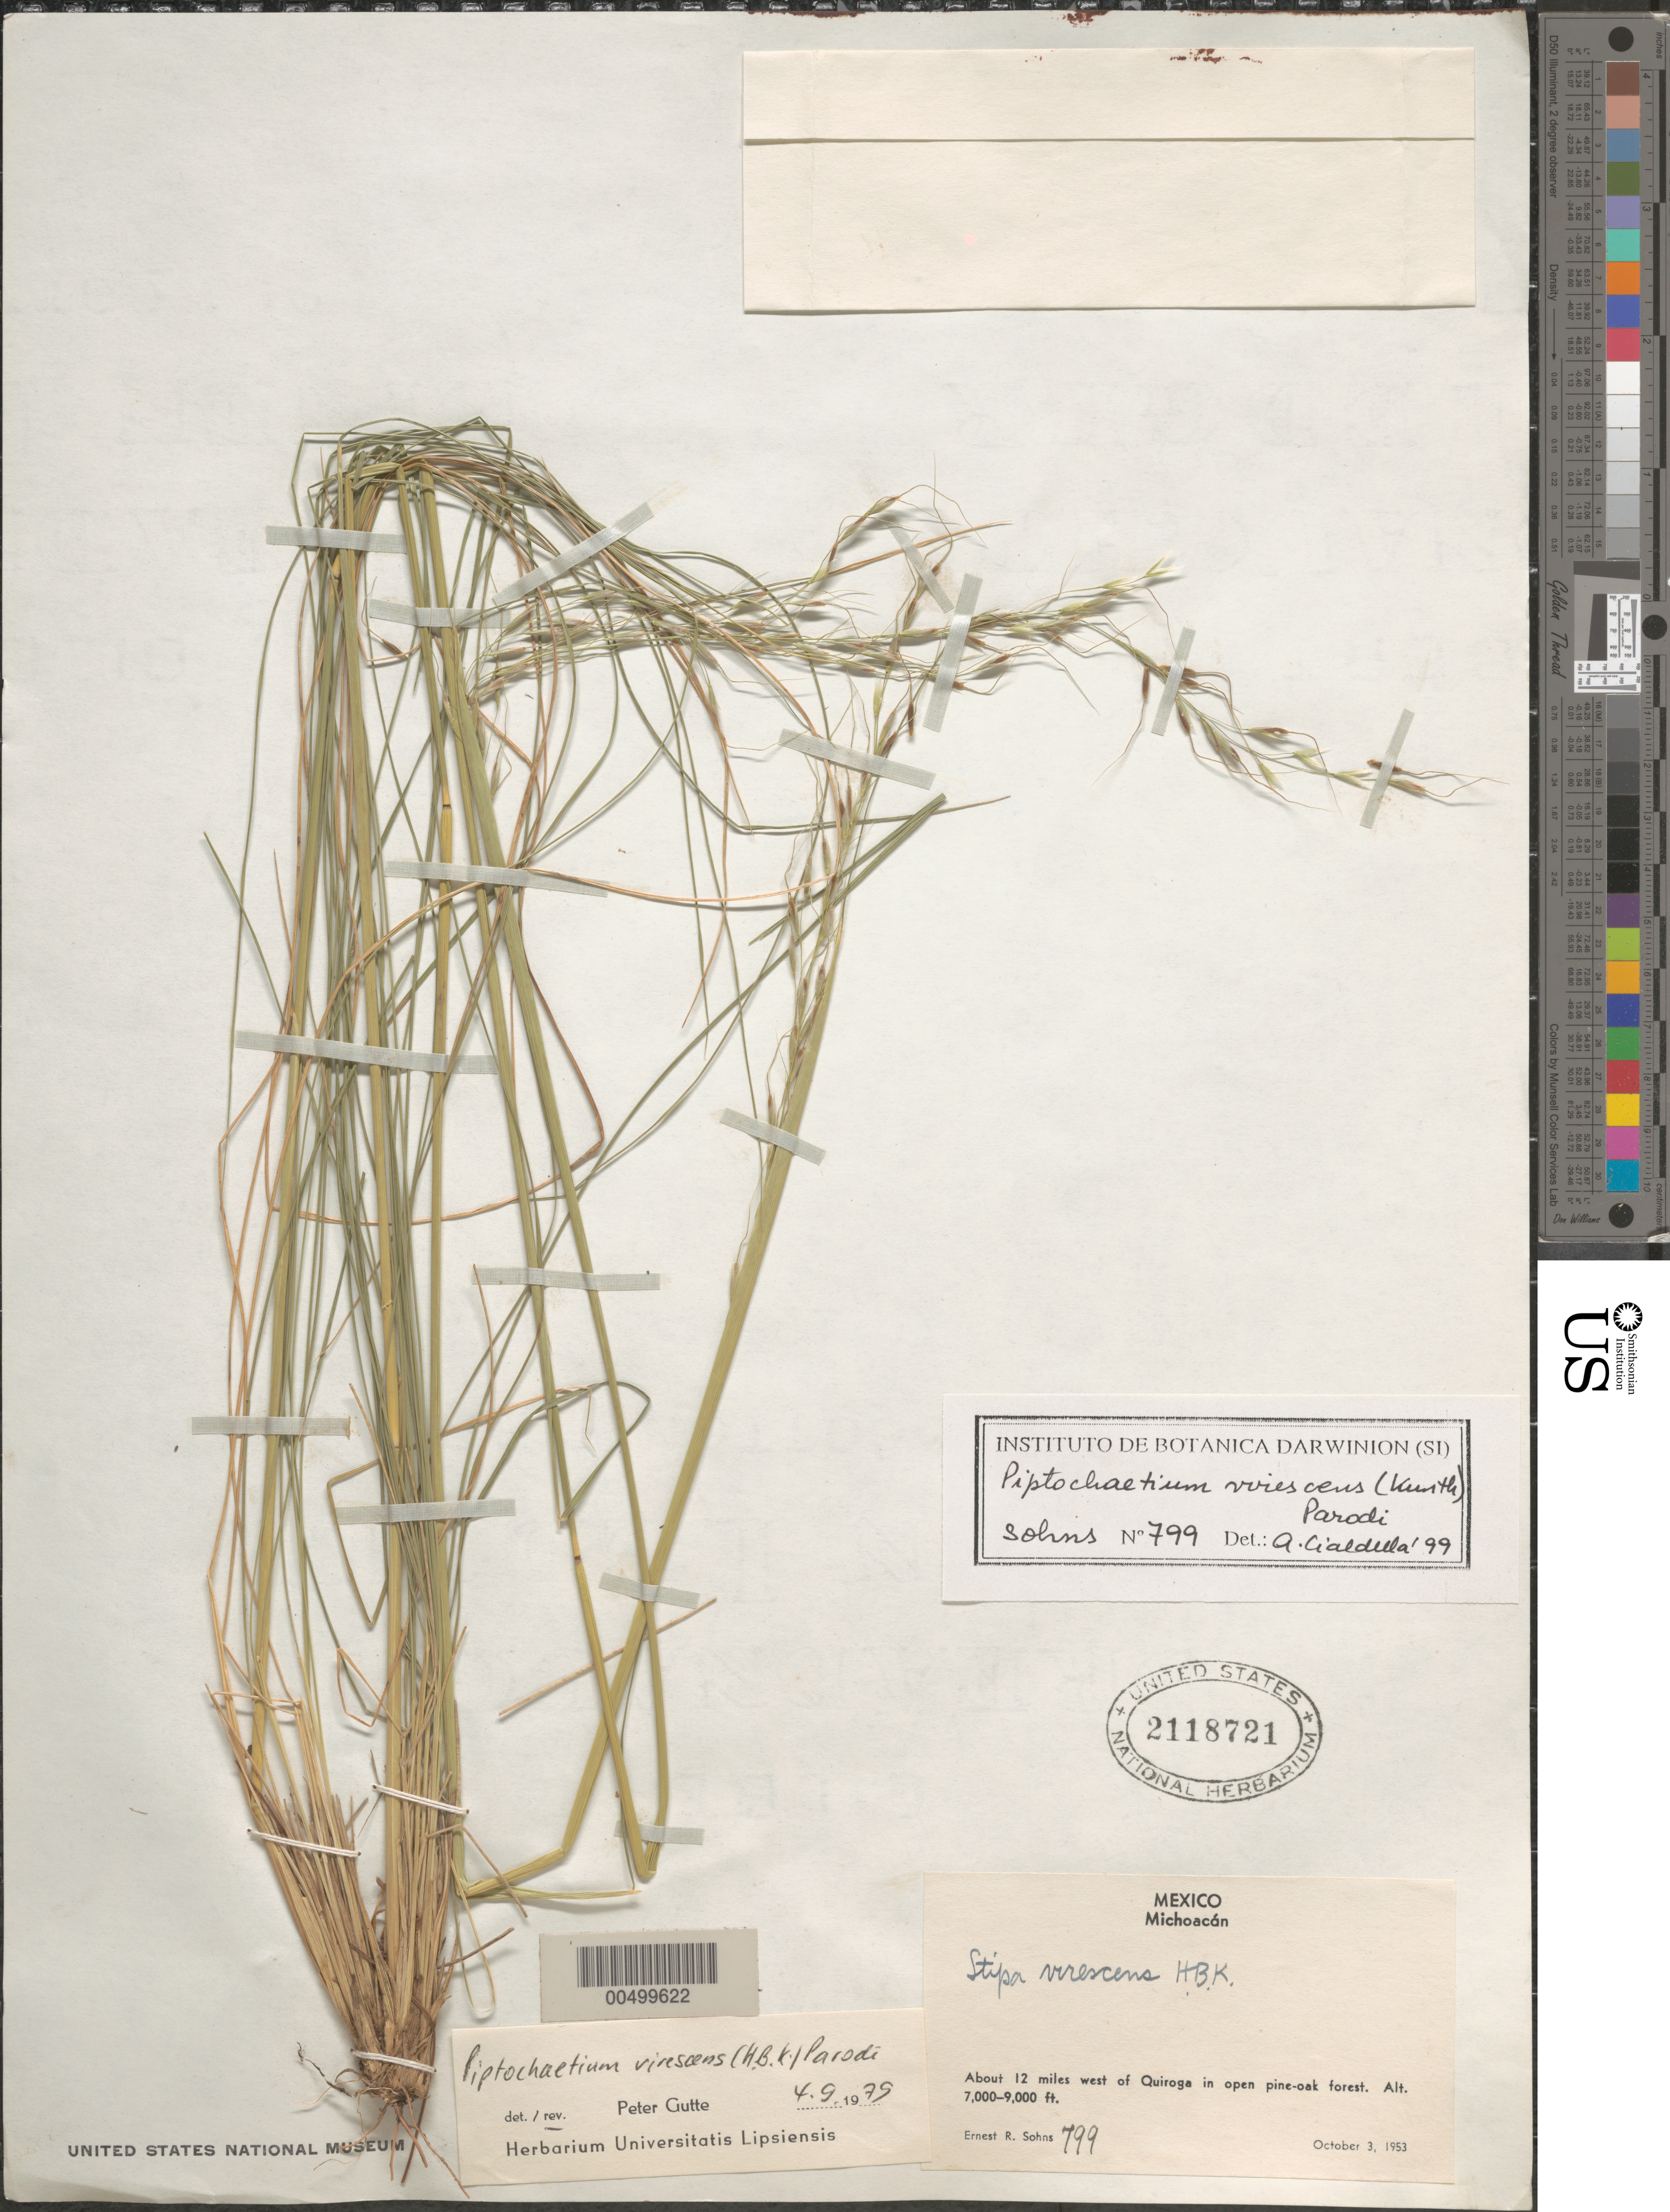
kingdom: Plantae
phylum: Tracheophyta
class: Liliopsida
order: Poales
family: Poaceae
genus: Piptochaetium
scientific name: Piptochaetium virescens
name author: (Kunth) Parodi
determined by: Gutte, P.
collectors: E. R. Sohns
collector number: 799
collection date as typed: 3 Oct 1953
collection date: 1953-10-03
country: Mexico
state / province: Michoacán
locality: About 12 mi W of Quiroga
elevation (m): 2134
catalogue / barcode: US 2118721